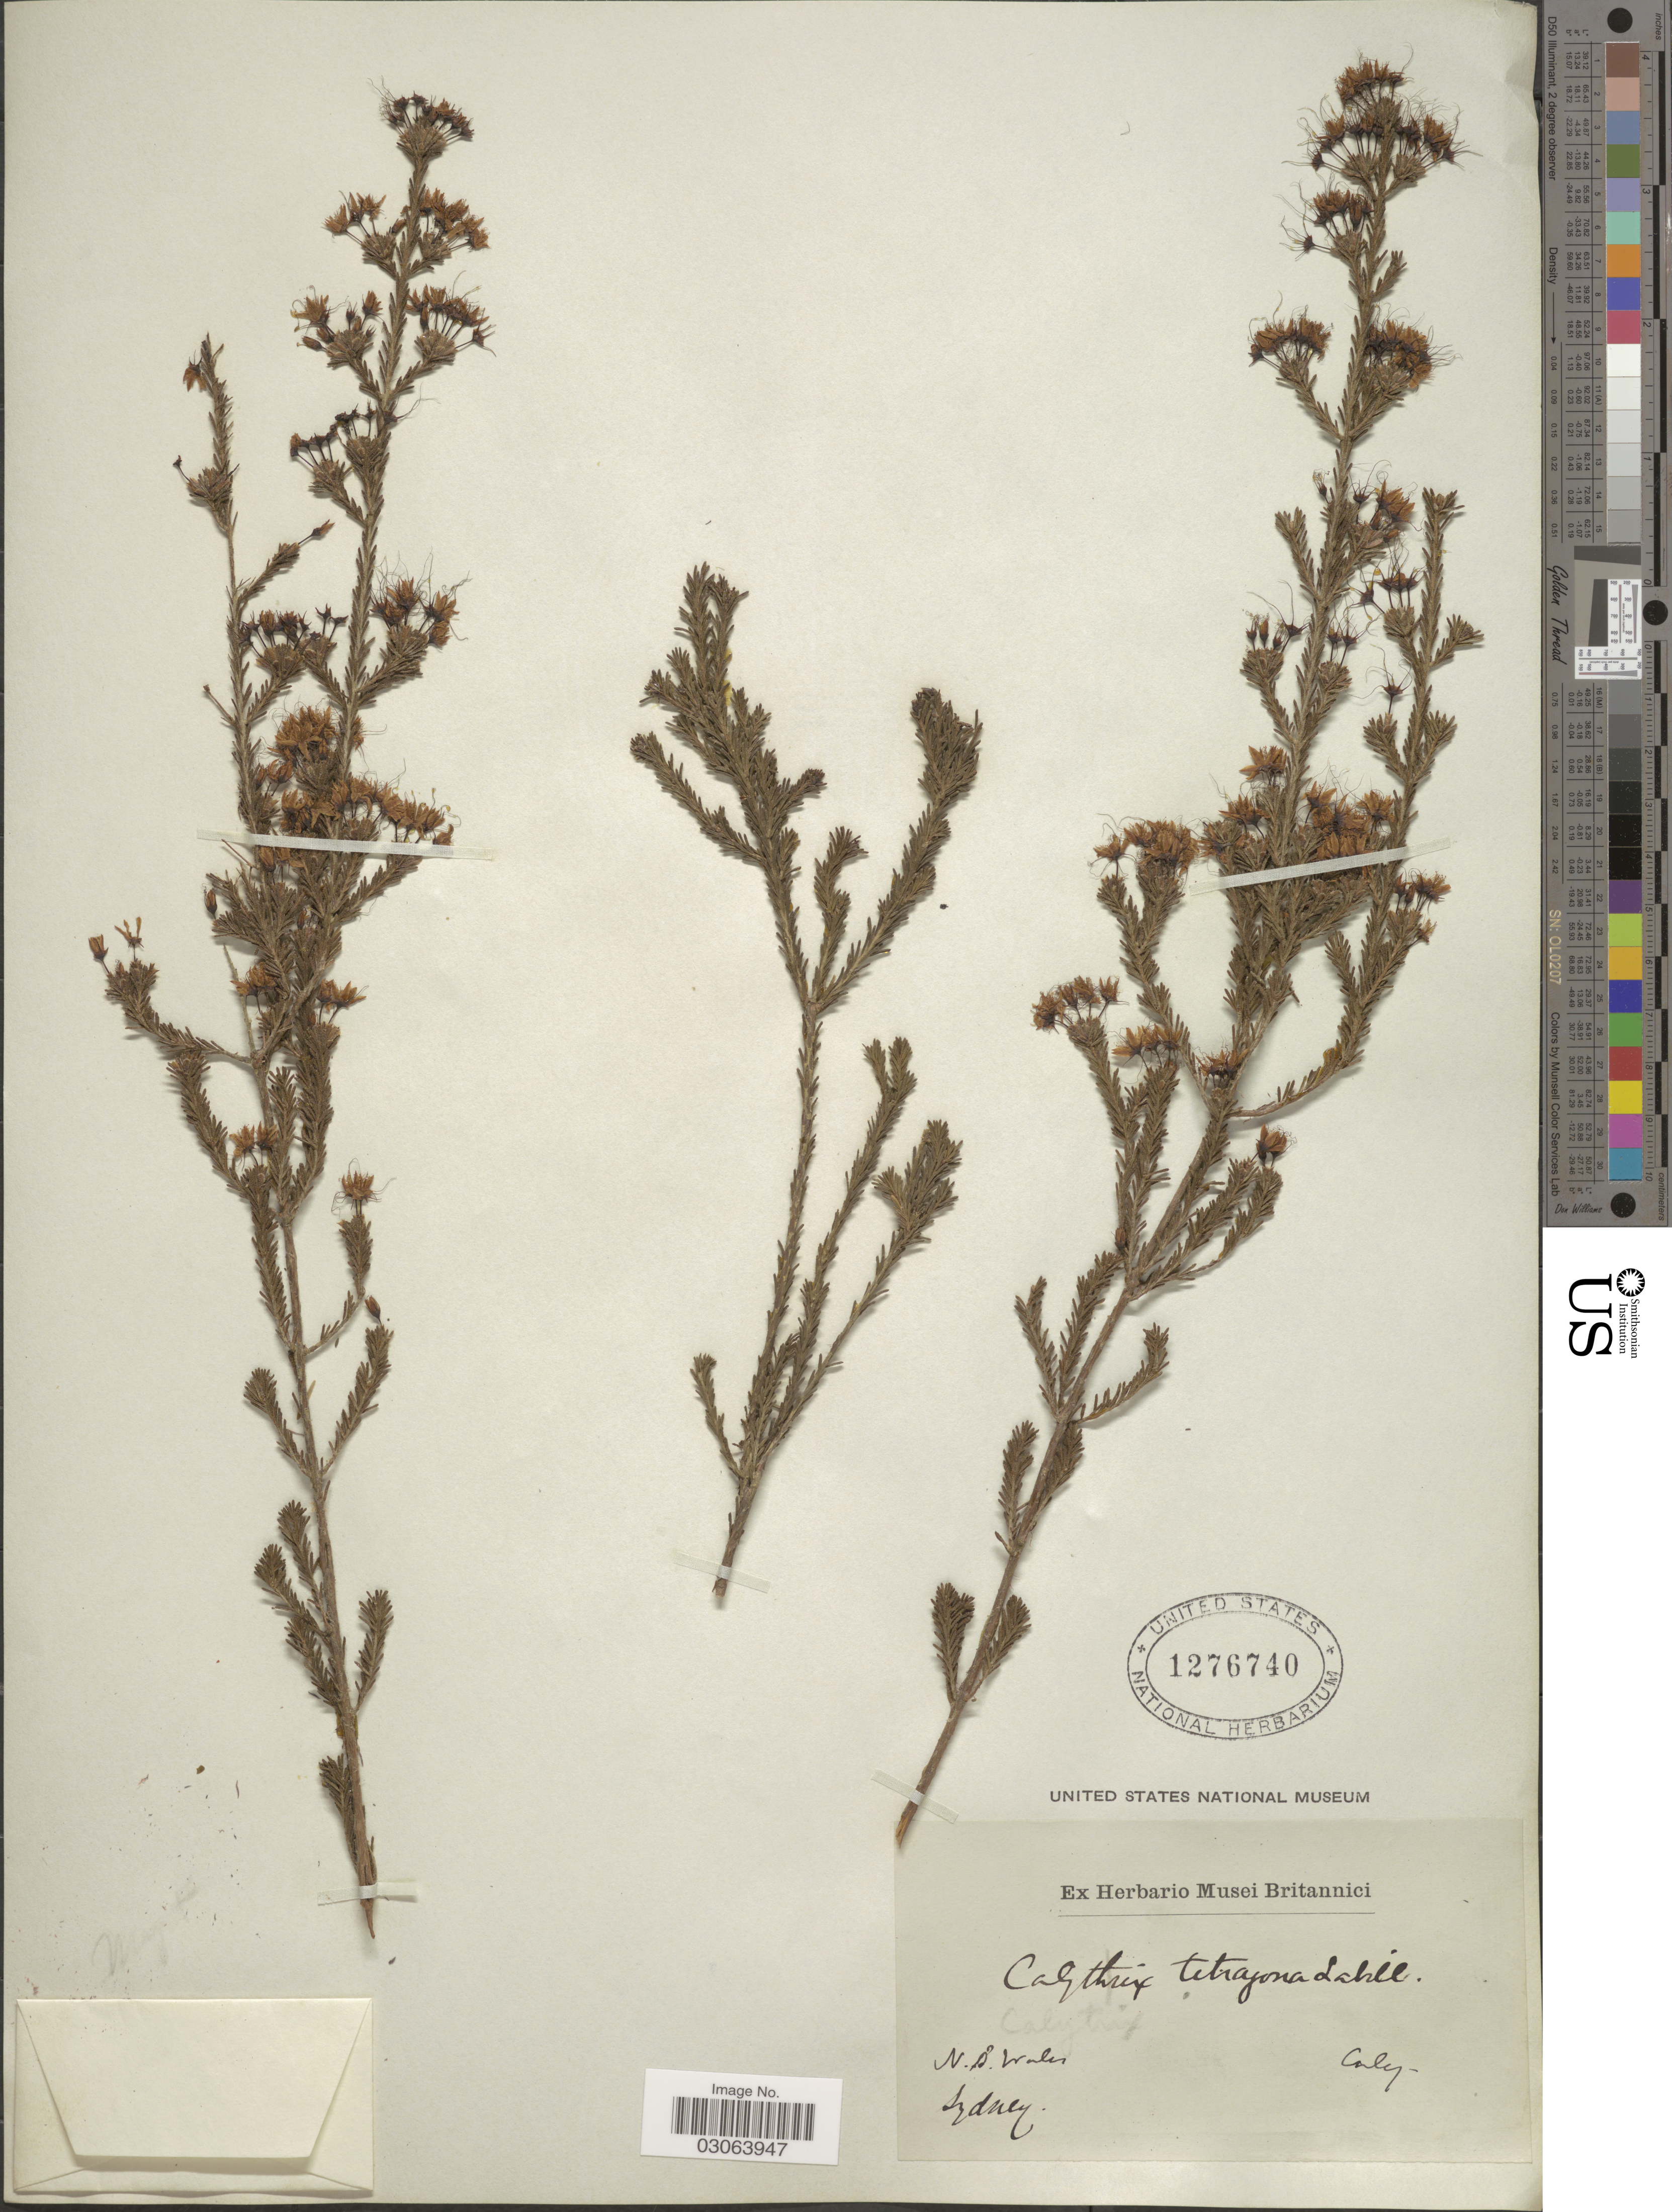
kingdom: Plantae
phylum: Tracheophyta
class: Magnoliopsida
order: Myrtales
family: Myrtaceae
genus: Calytrix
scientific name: Calytrix tetragona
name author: Labill.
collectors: -. Caley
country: Australia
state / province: New South Wales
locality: Sydney.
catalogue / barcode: US 1276740